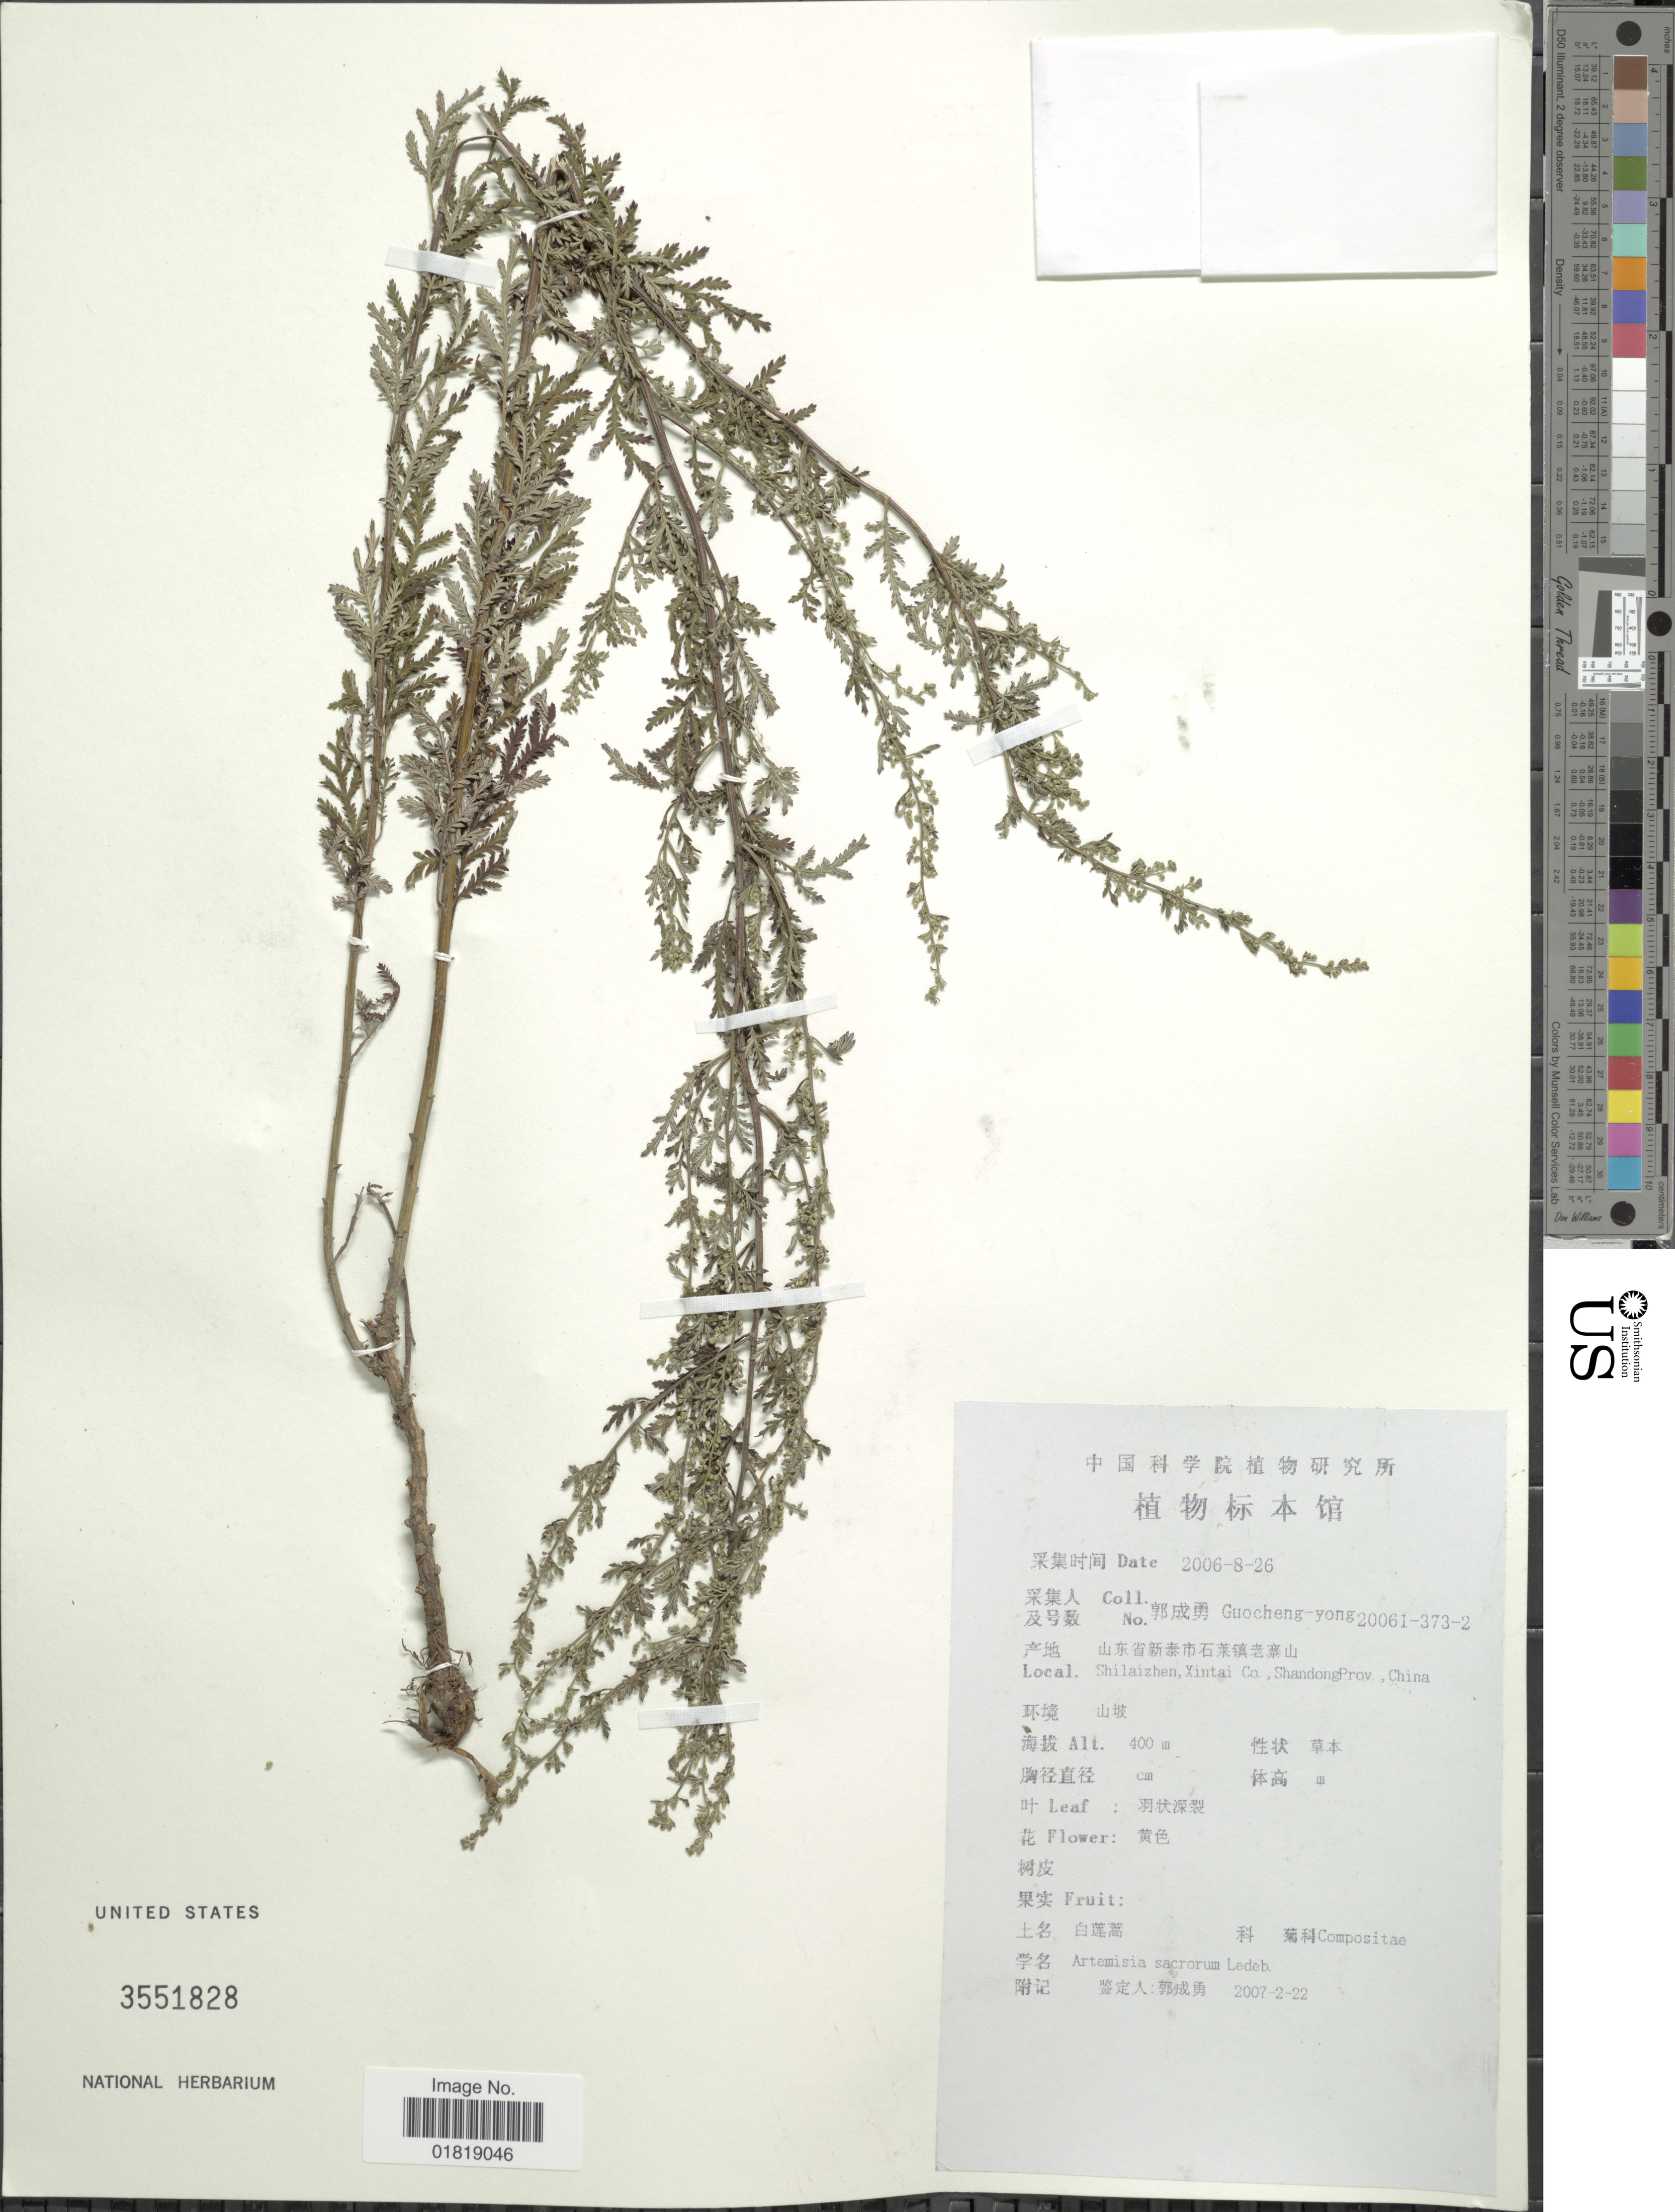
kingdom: Plantae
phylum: Tracheophyta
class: Magnoliopsida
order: Asterales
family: Asteraceae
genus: Artemisia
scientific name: Artemisia sacrorum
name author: Ledeb.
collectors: Guo cheng-yong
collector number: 20061-373-2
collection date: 2006-08-26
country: China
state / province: Shandong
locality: Shilaizhen, Xintai Co.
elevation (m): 400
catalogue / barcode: US 3551828